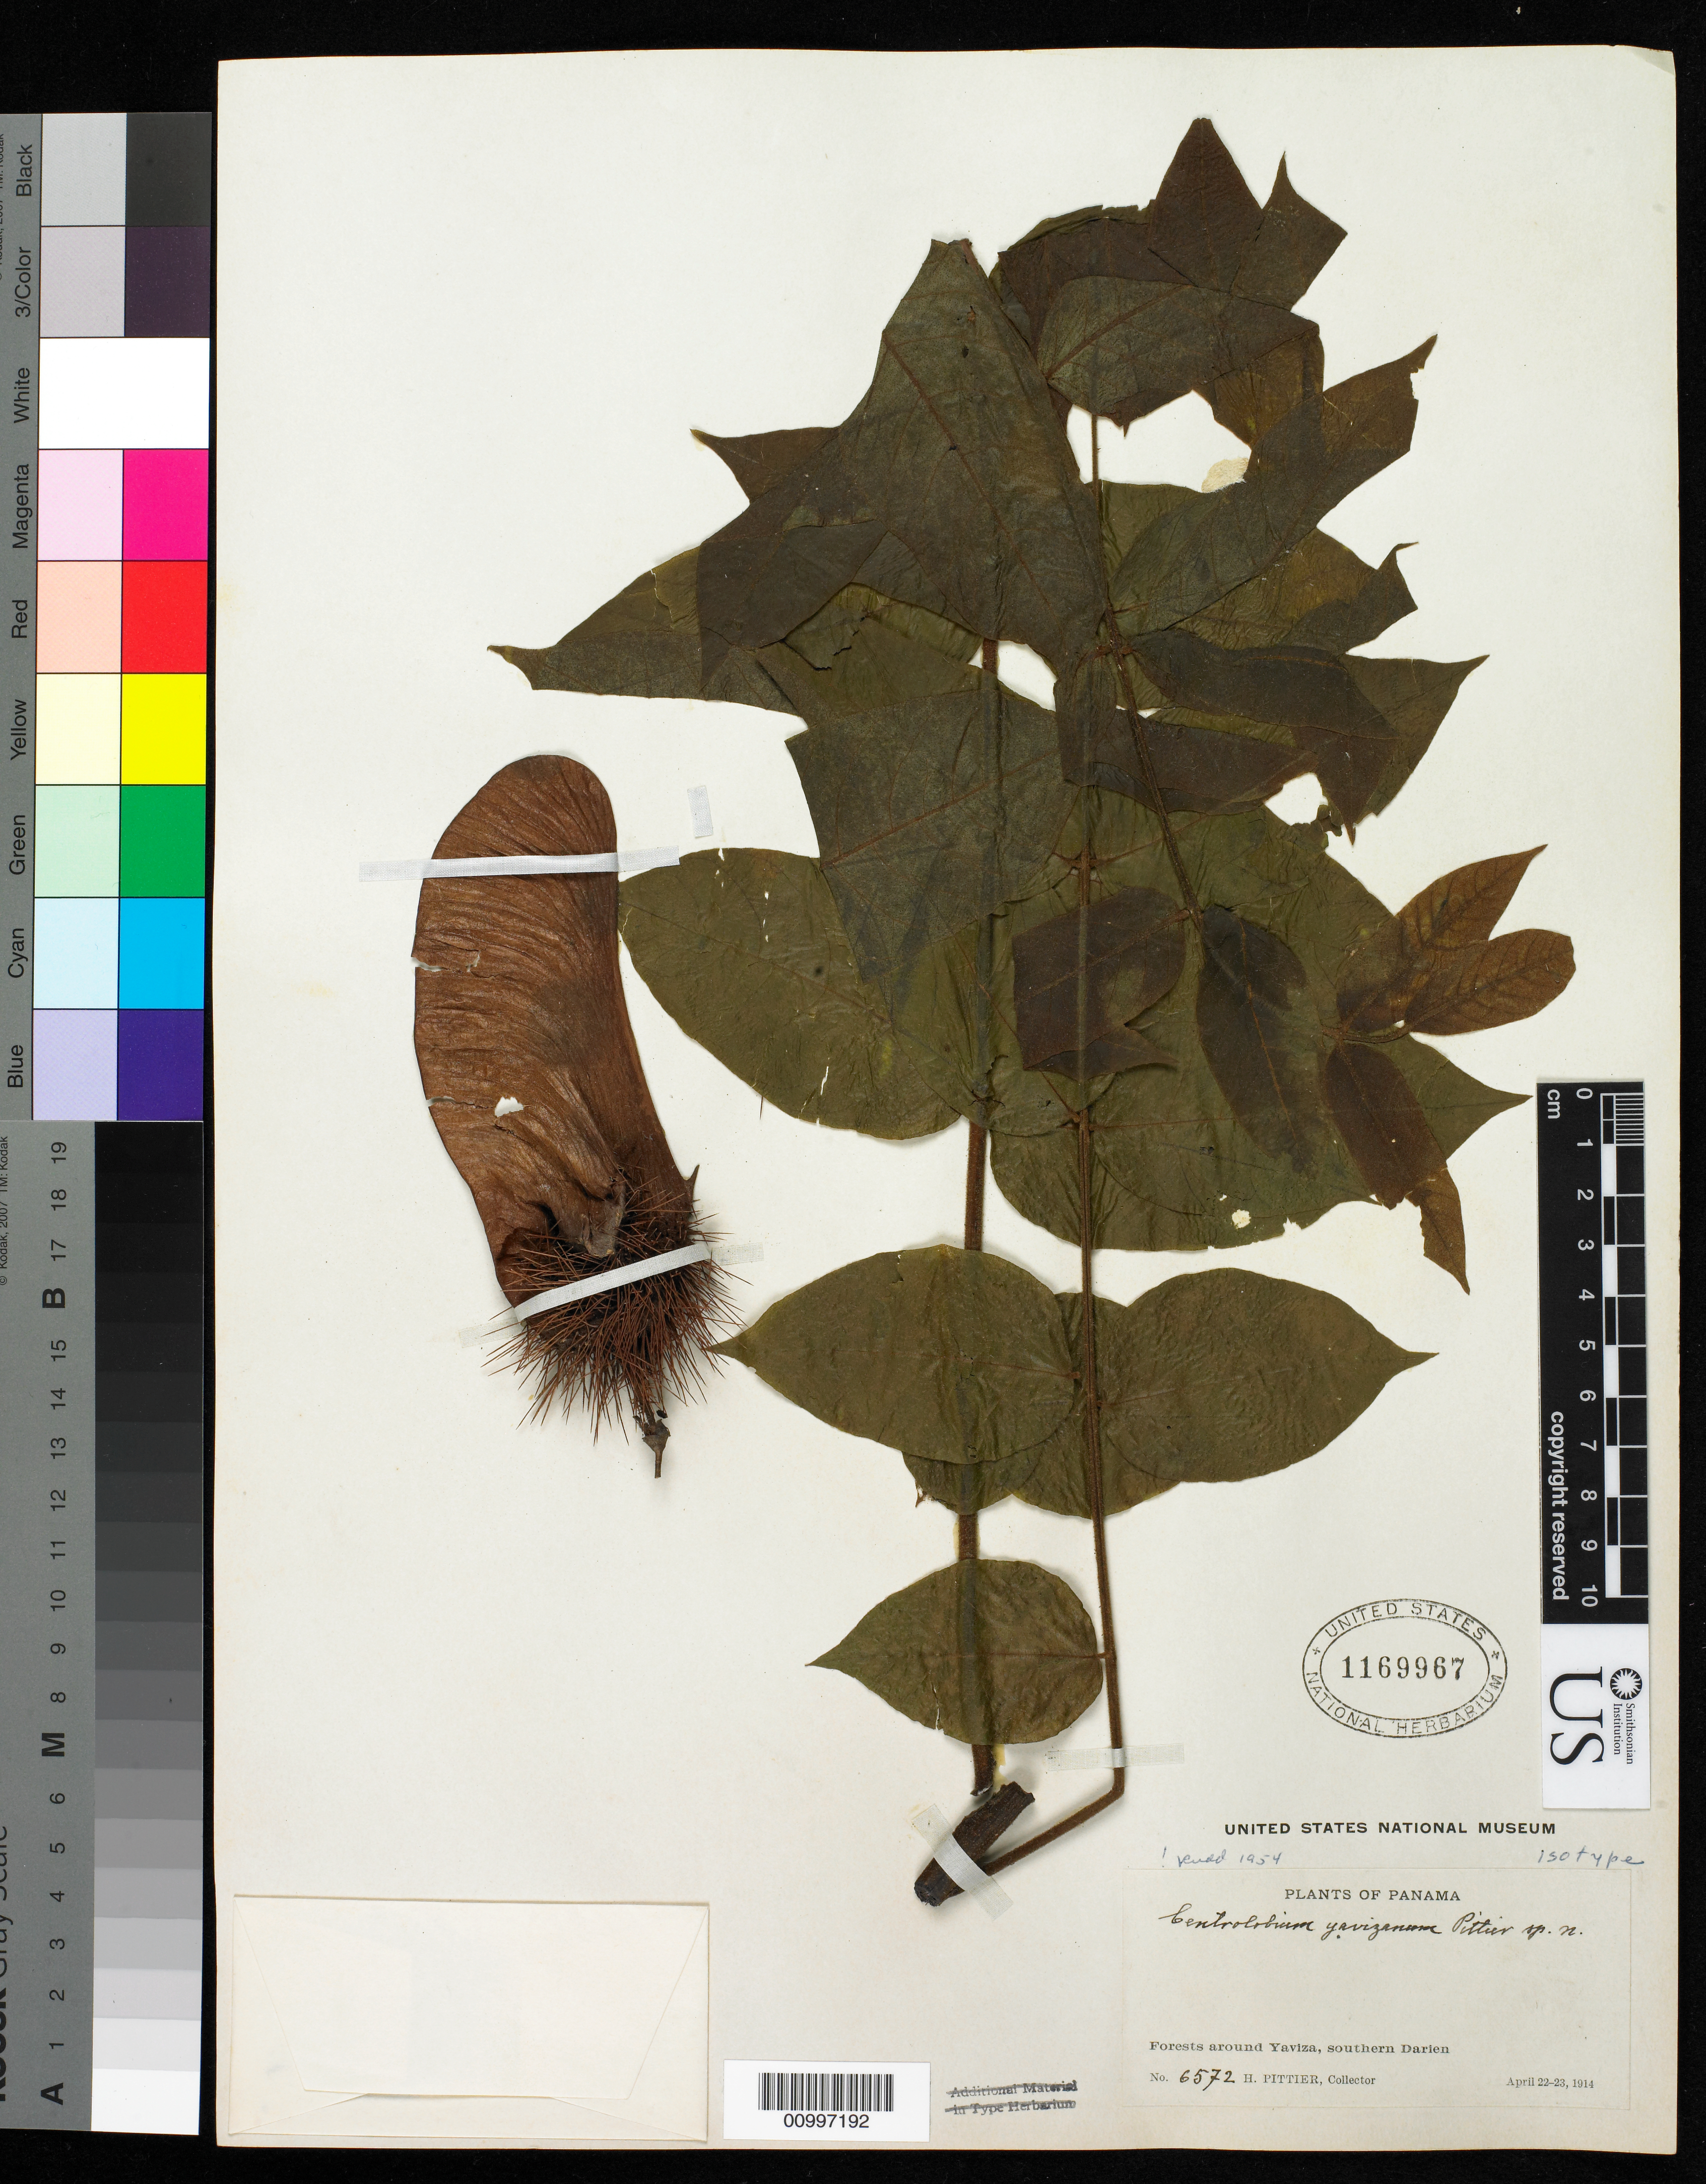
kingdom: Plantae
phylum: Tracheophyta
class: Magnoliopsida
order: Fabales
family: Fabaceae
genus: Centrolobium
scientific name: Centrolobium yavizanum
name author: Pittier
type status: Isotype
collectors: H. F. Pittier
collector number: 6572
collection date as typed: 22 Apr 1914 to 23 Apr 1914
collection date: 1914-04-22/1914-04-23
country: Panama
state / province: Darién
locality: Forests around Yaviza, southern Darien.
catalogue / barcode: US 1169967